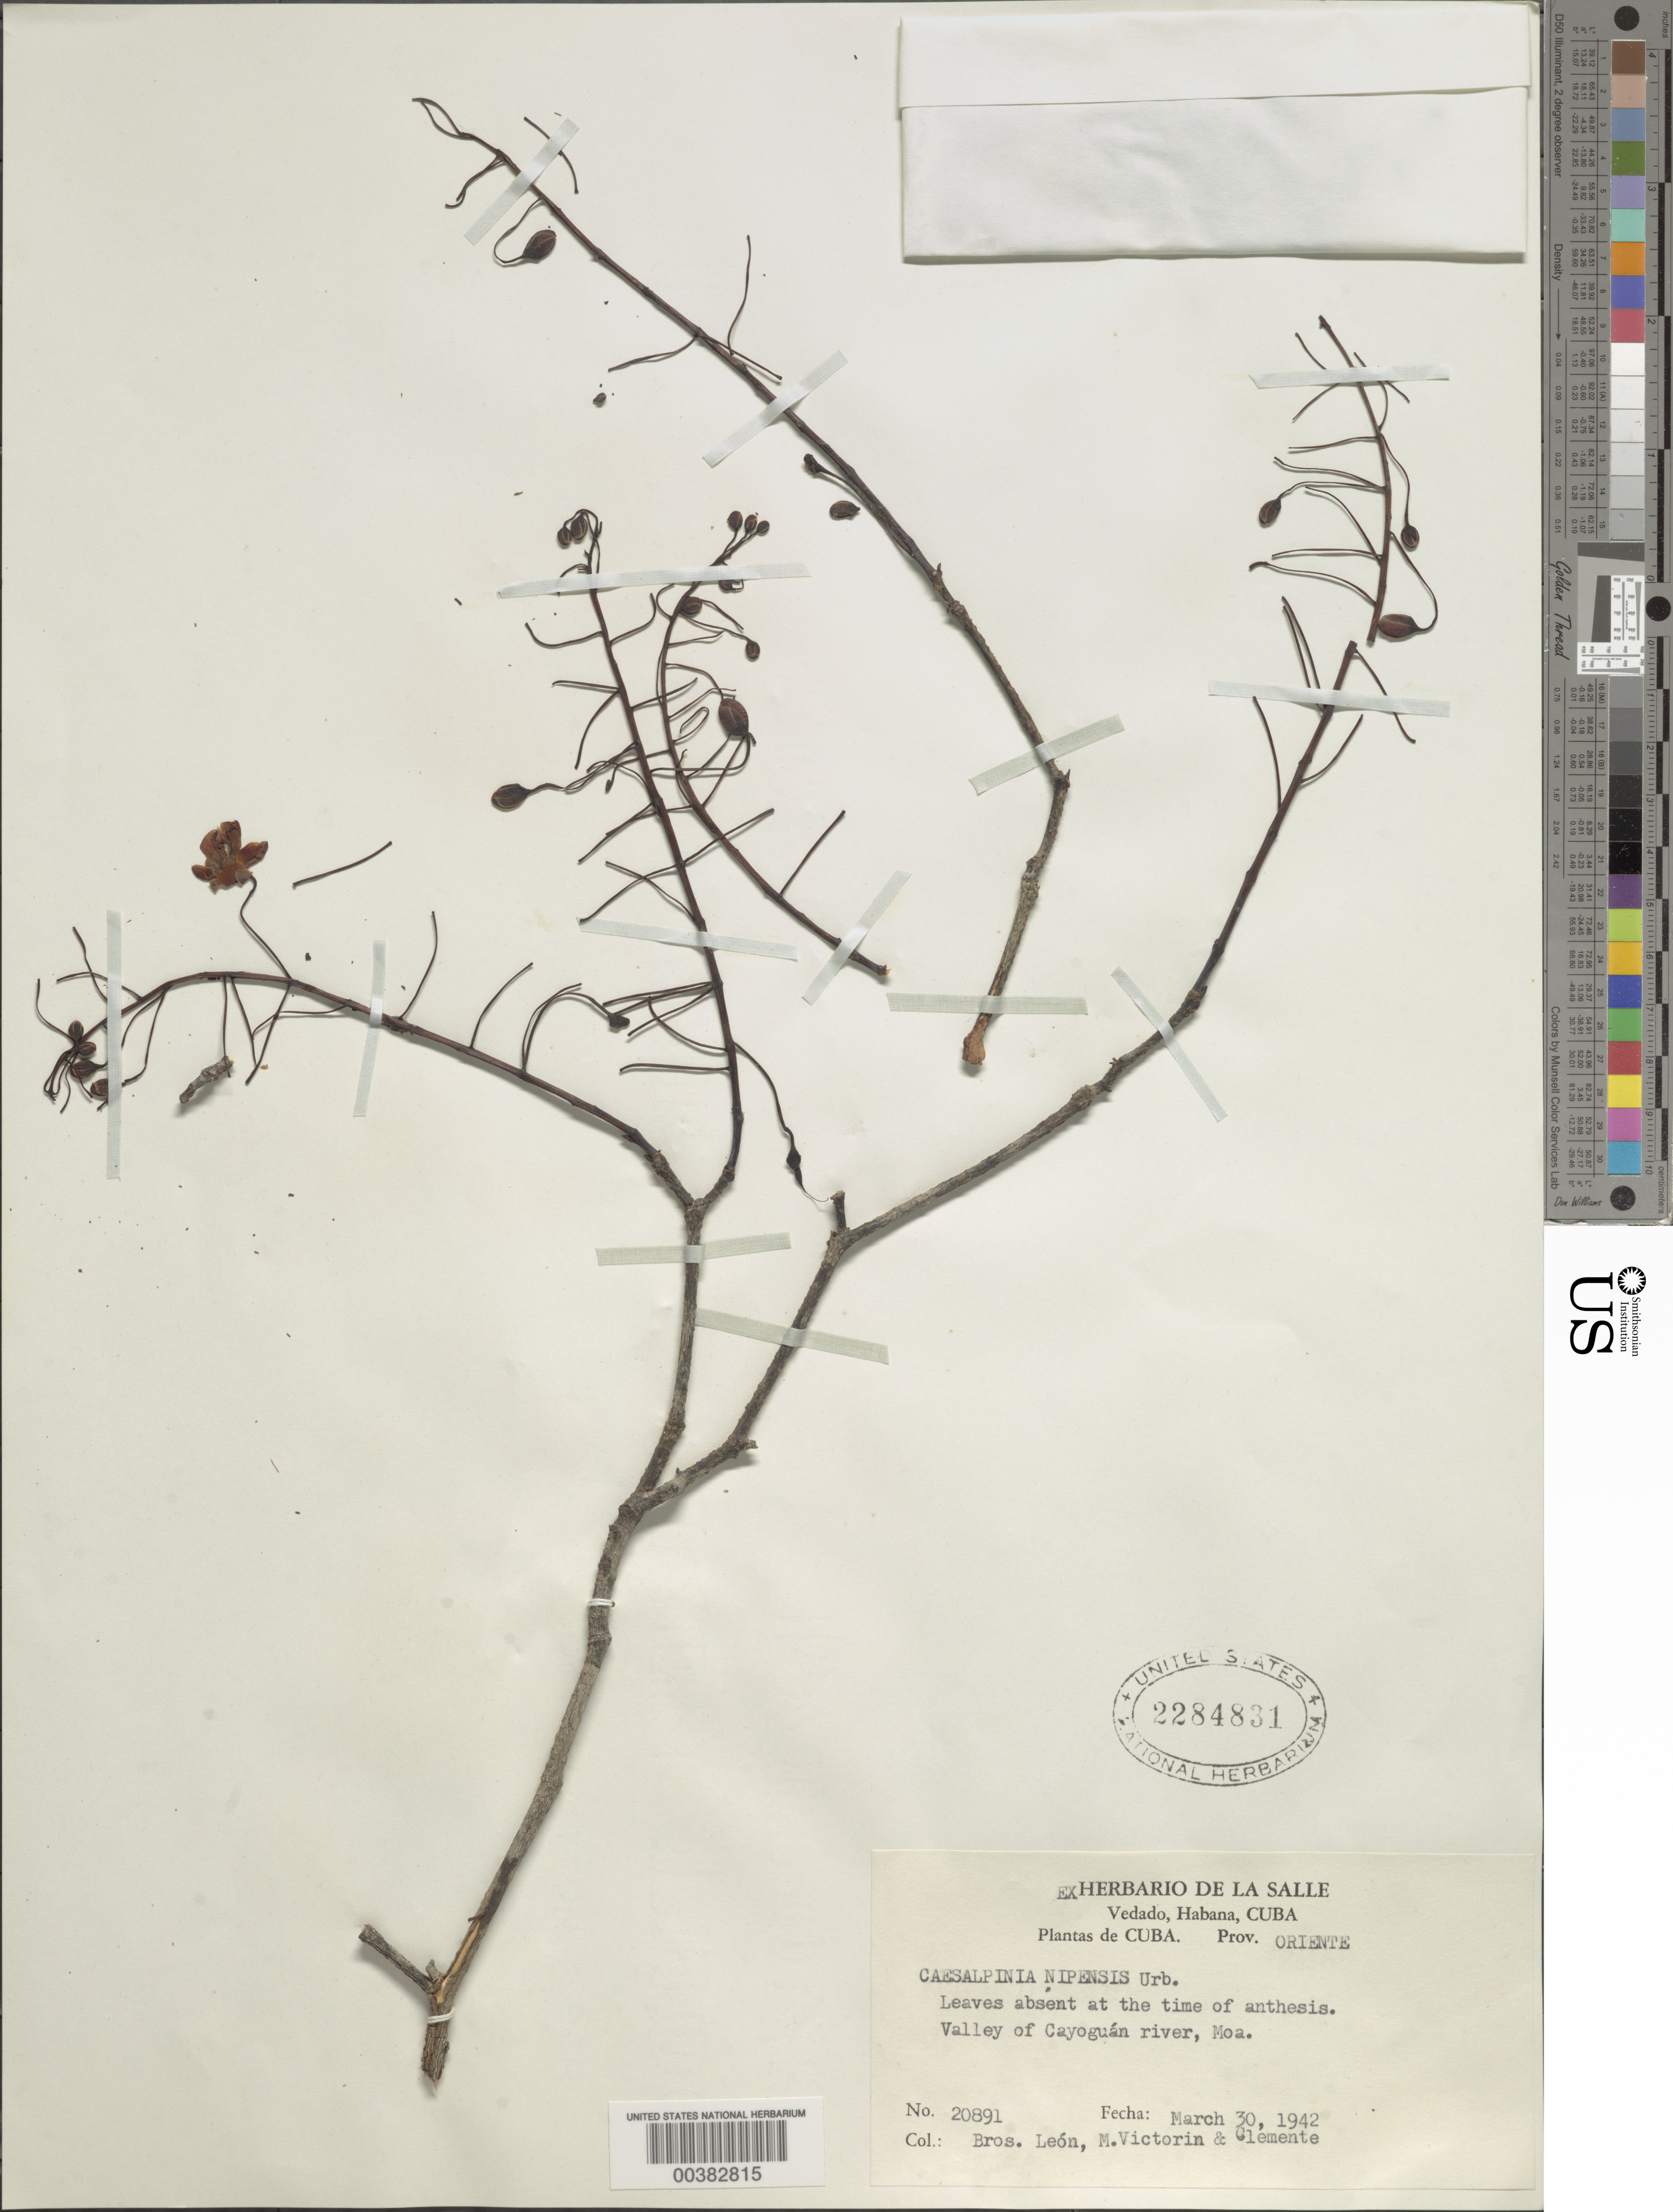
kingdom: Plantae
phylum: Tracheophyta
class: Magnoliopsida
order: Fabales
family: Fabaceae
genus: Caesalpinia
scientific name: Caesalpinia nipensis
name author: Urb.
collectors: Bro. León, Fr. Marie-Victorin & B. Clement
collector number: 20891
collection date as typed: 30 Mar 1942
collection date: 1942-03-30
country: Cuba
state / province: Oriente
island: Greater Antilles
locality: Valley of cayogan river, moa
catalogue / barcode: US 2284831